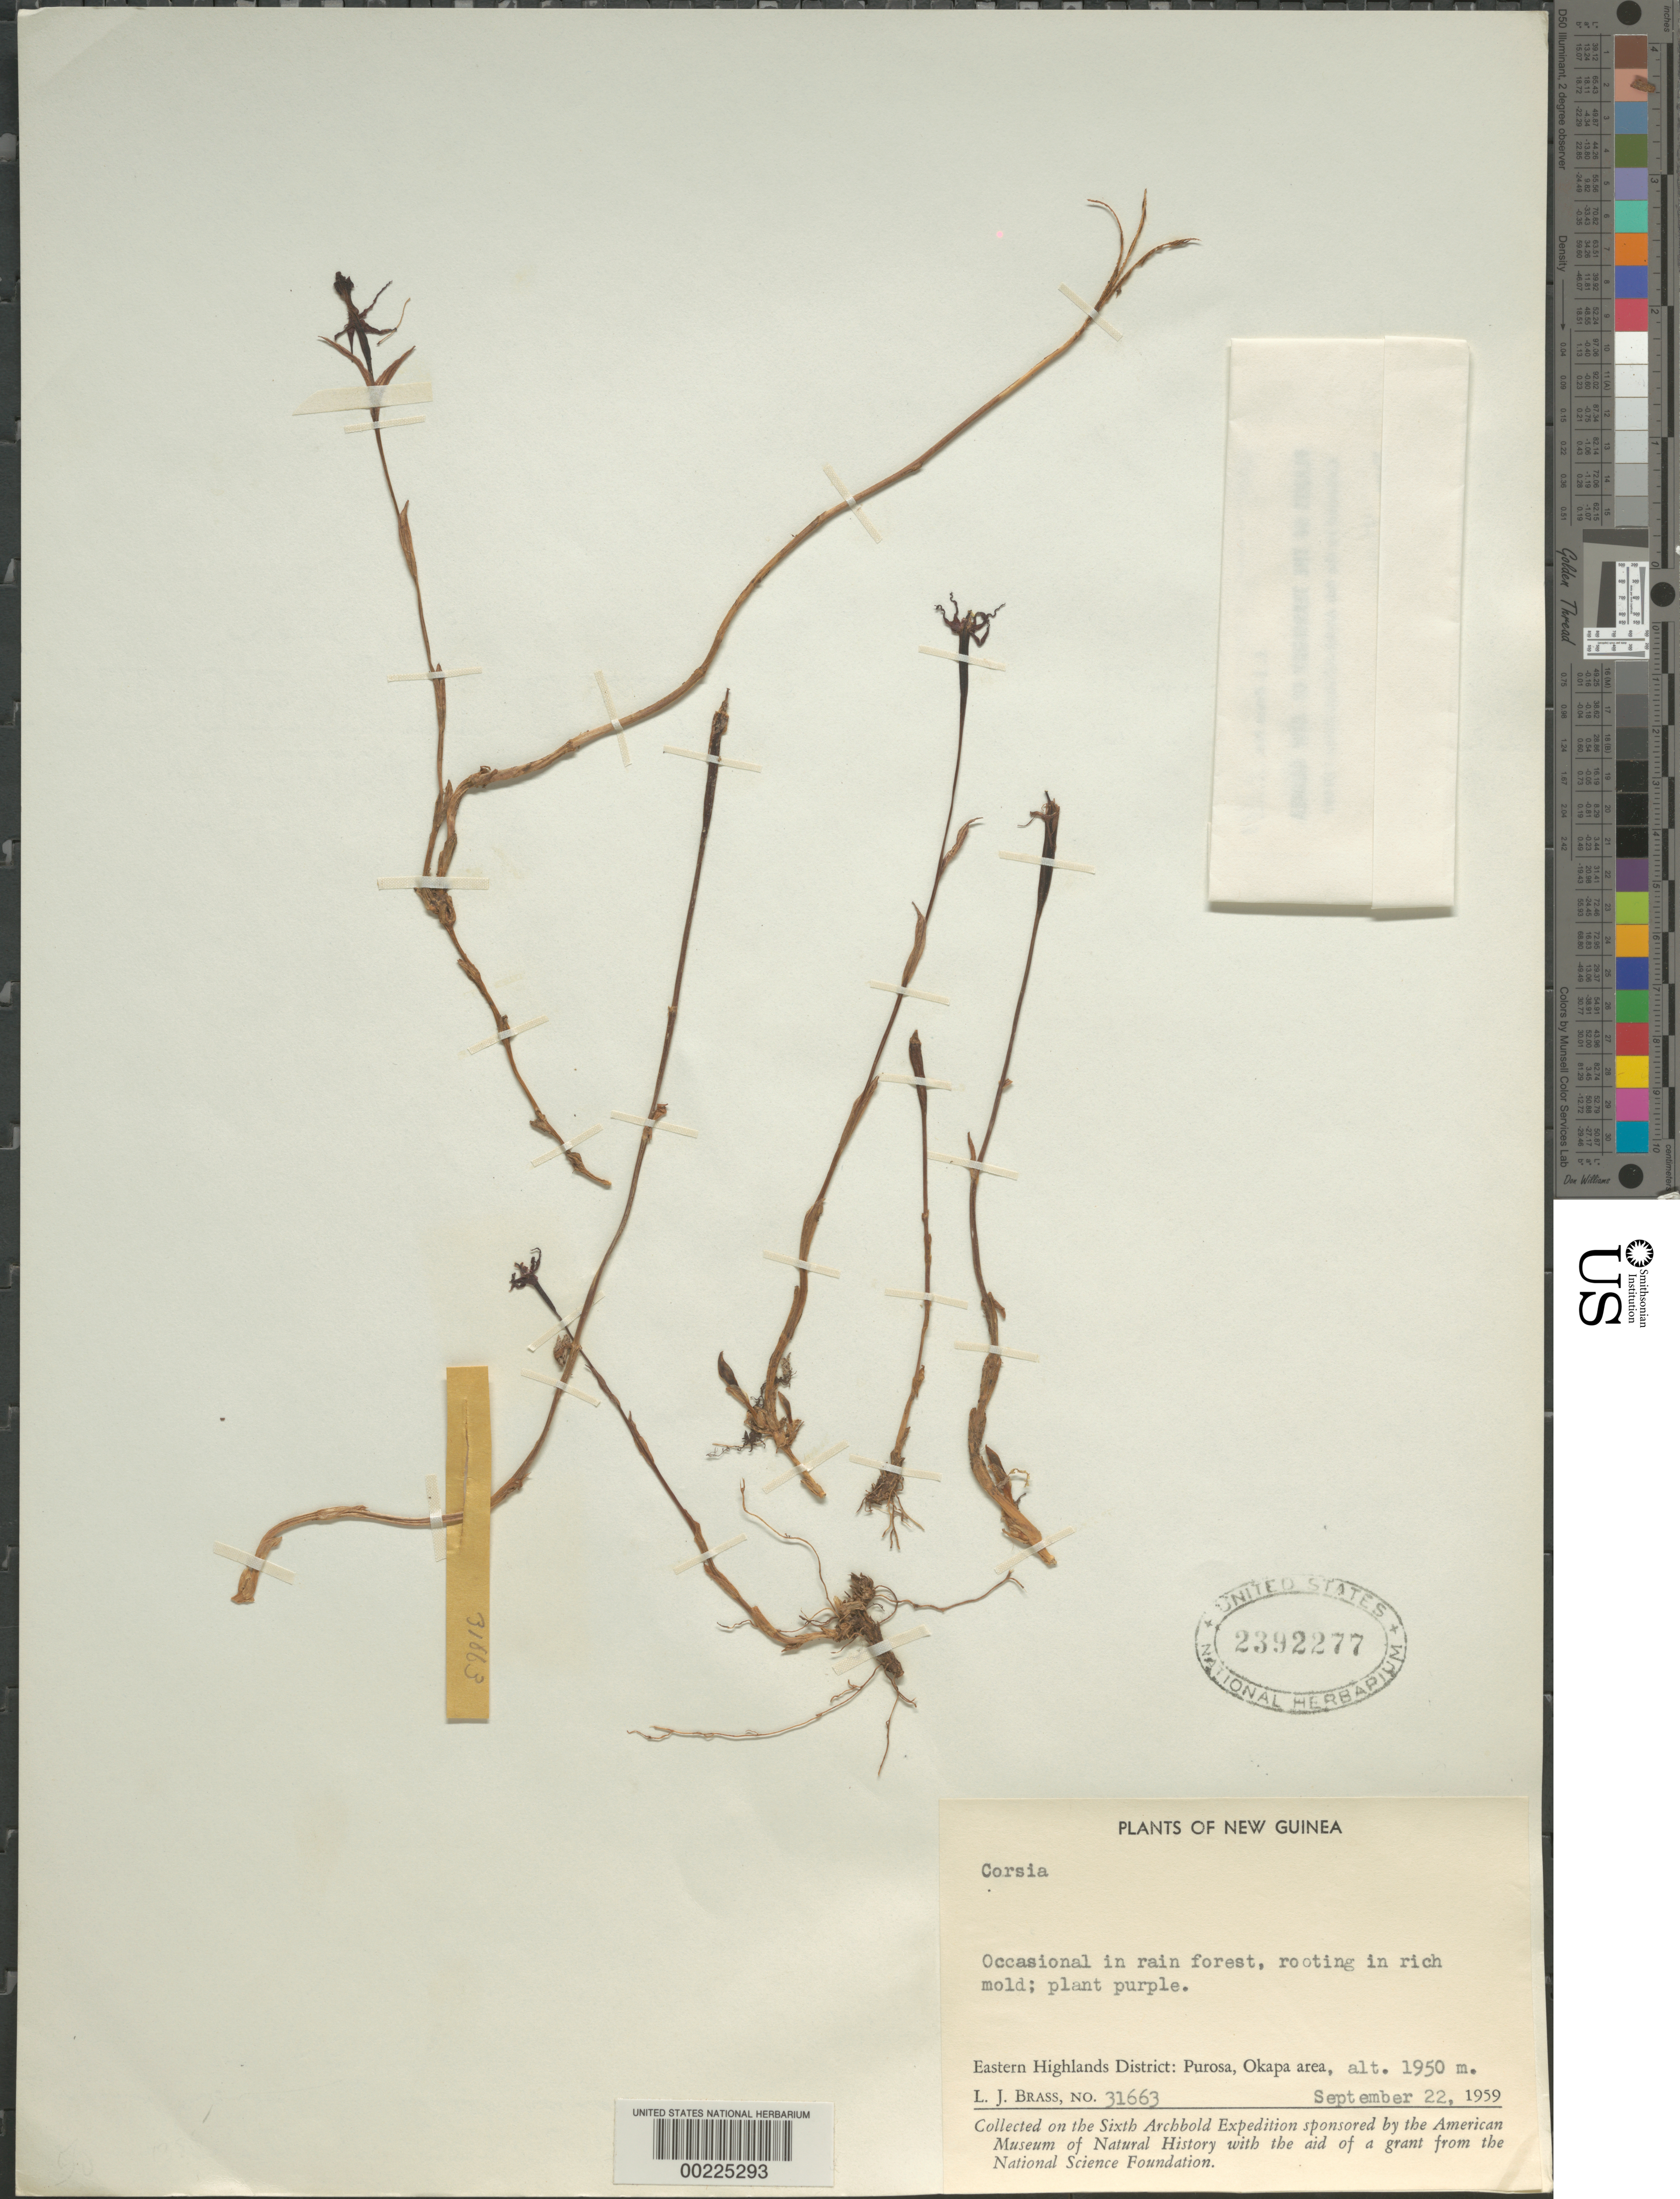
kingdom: Plantae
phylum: Tracheophyta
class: Liliopsida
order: Liliales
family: Corsiaceae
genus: Corsia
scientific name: Corsia sp.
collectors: L. J. Brass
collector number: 31663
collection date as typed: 22 Sep 1959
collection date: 1959-09-22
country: Papua New Guinea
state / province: Eastern Highlands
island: New Guinea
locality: Purosa, Okapa area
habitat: Rain forest, rooting in rich mold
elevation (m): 1950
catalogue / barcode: US 2392277